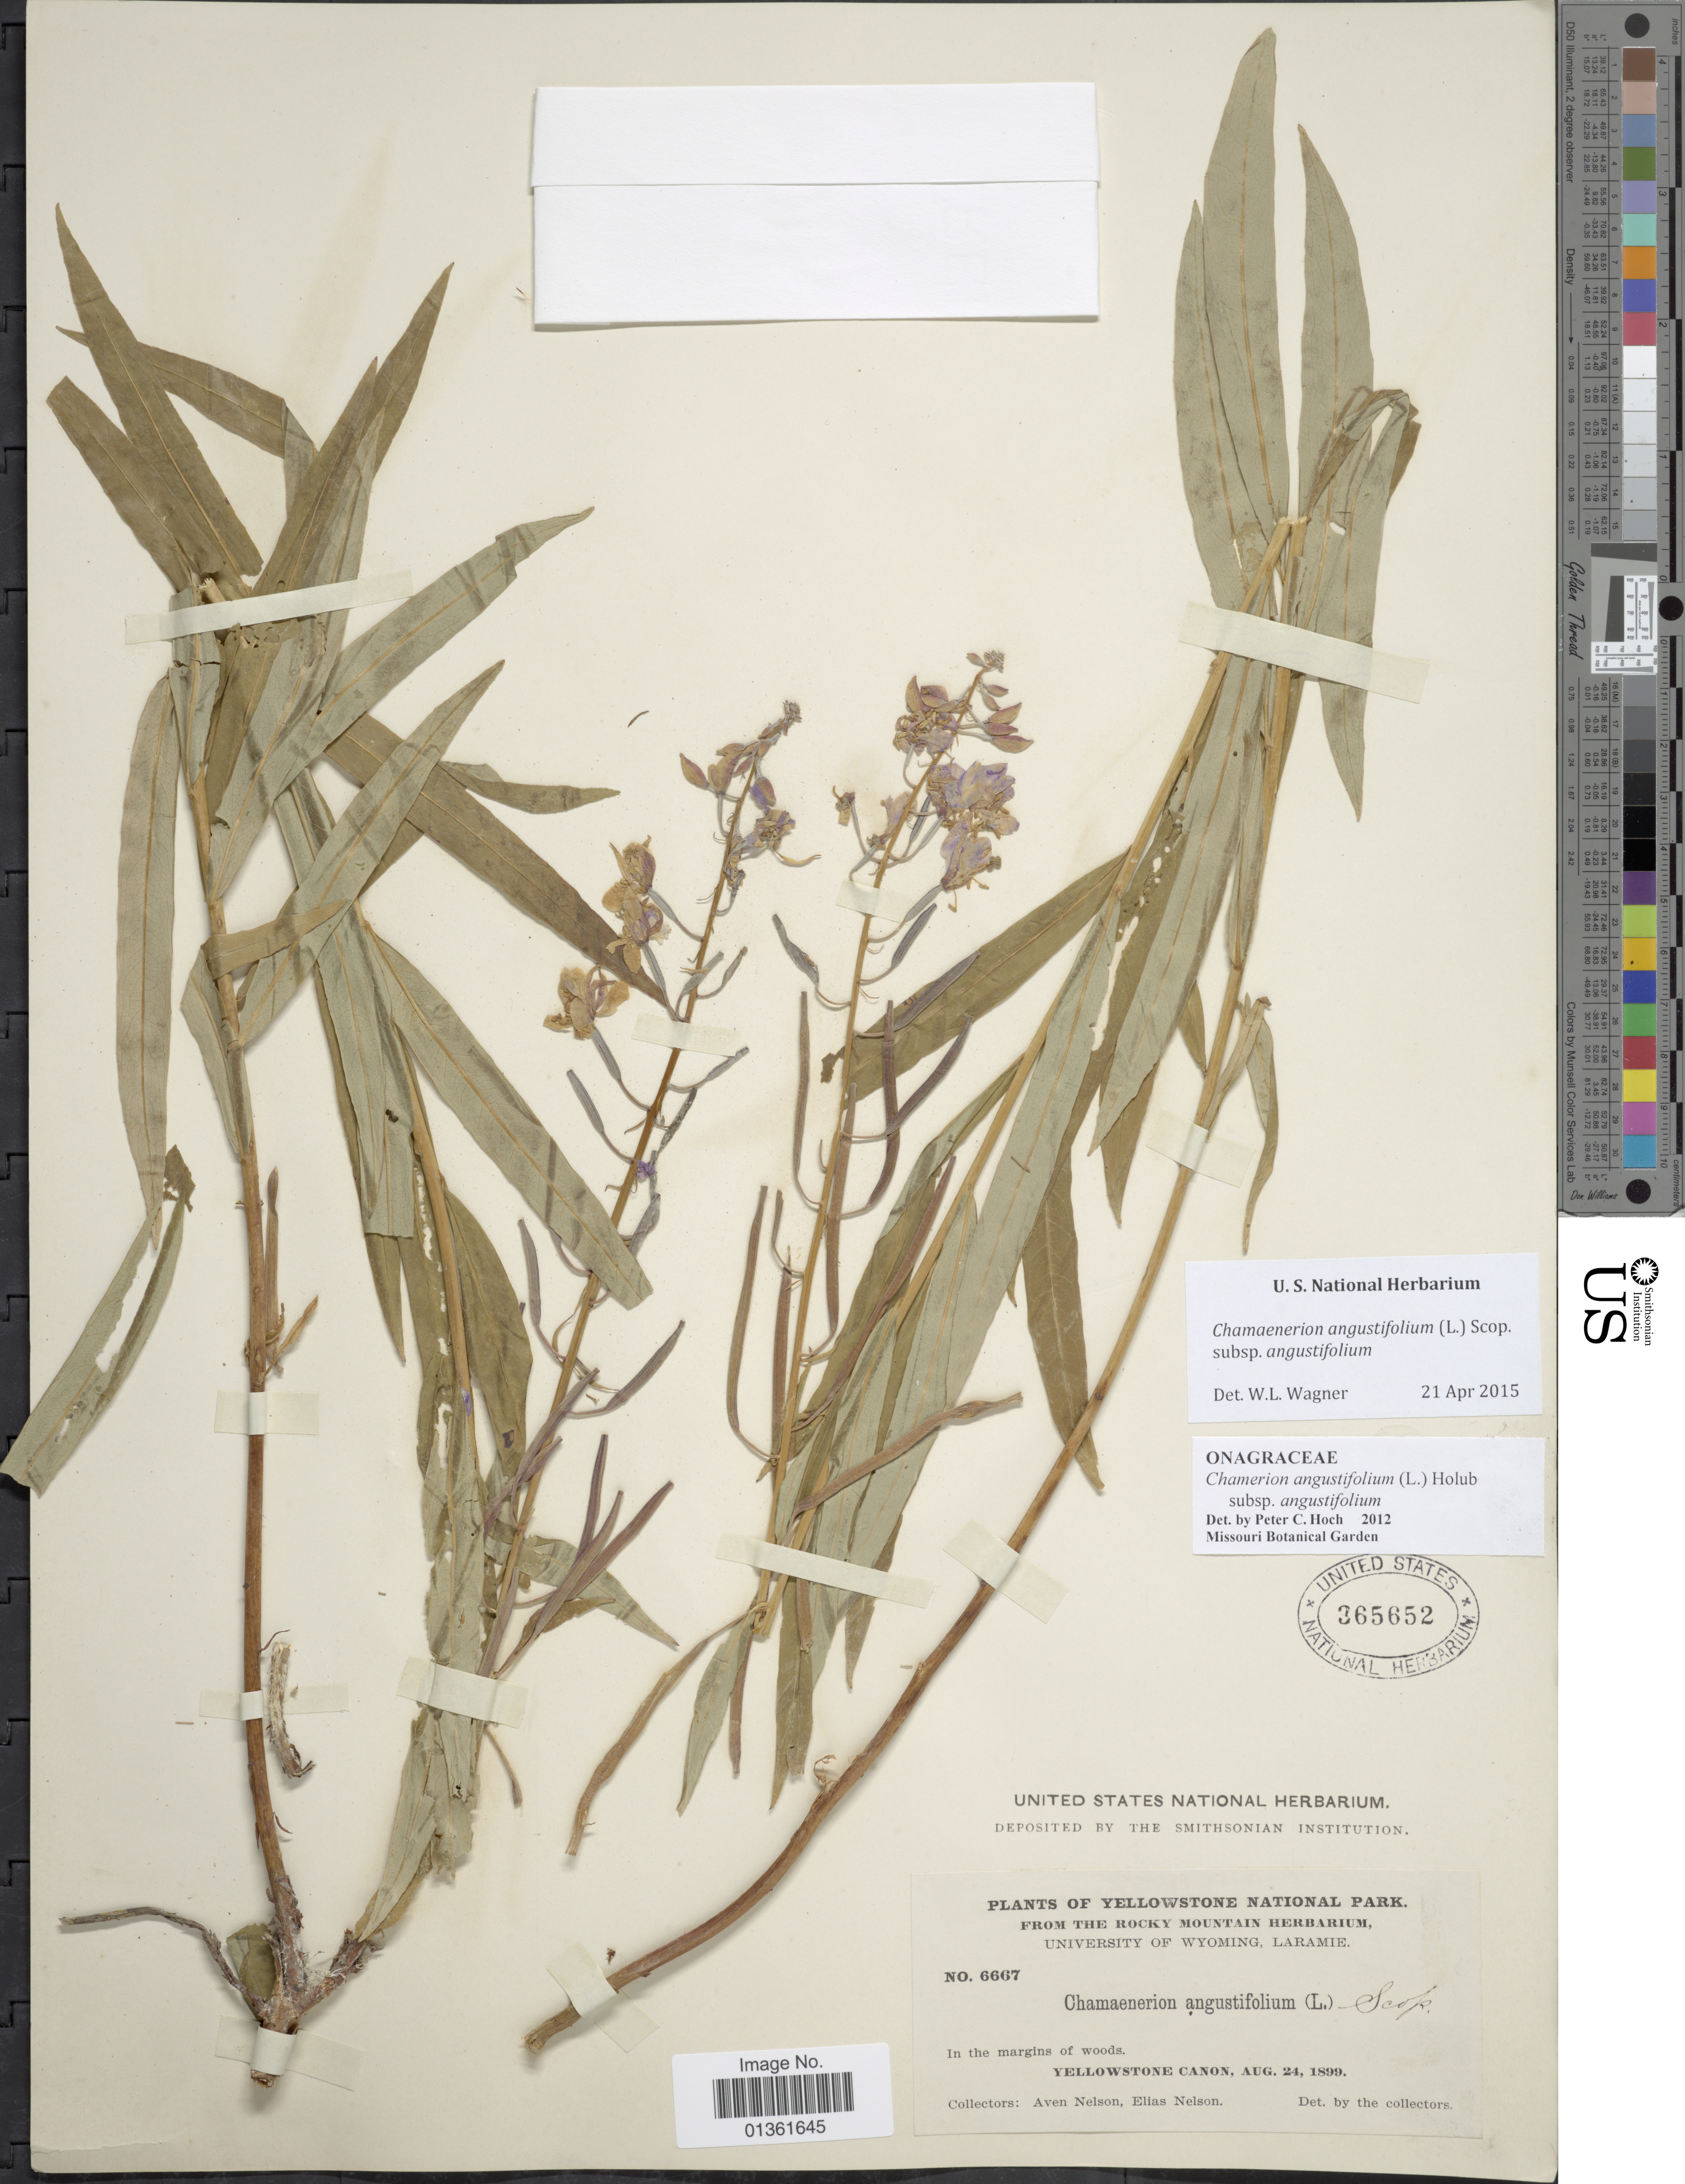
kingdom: Plantae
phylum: Tracheophyta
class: Magnoliopsida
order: Myrtales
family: Onagraceae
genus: Chamaenerion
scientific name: Chamaenerion angustifolium subsp. angustifolium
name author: (L.) Scop.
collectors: A. Nelson & E. Nelson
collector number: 6667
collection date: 1899-08-24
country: United States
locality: Yellowstone Canon.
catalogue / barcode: US 365652